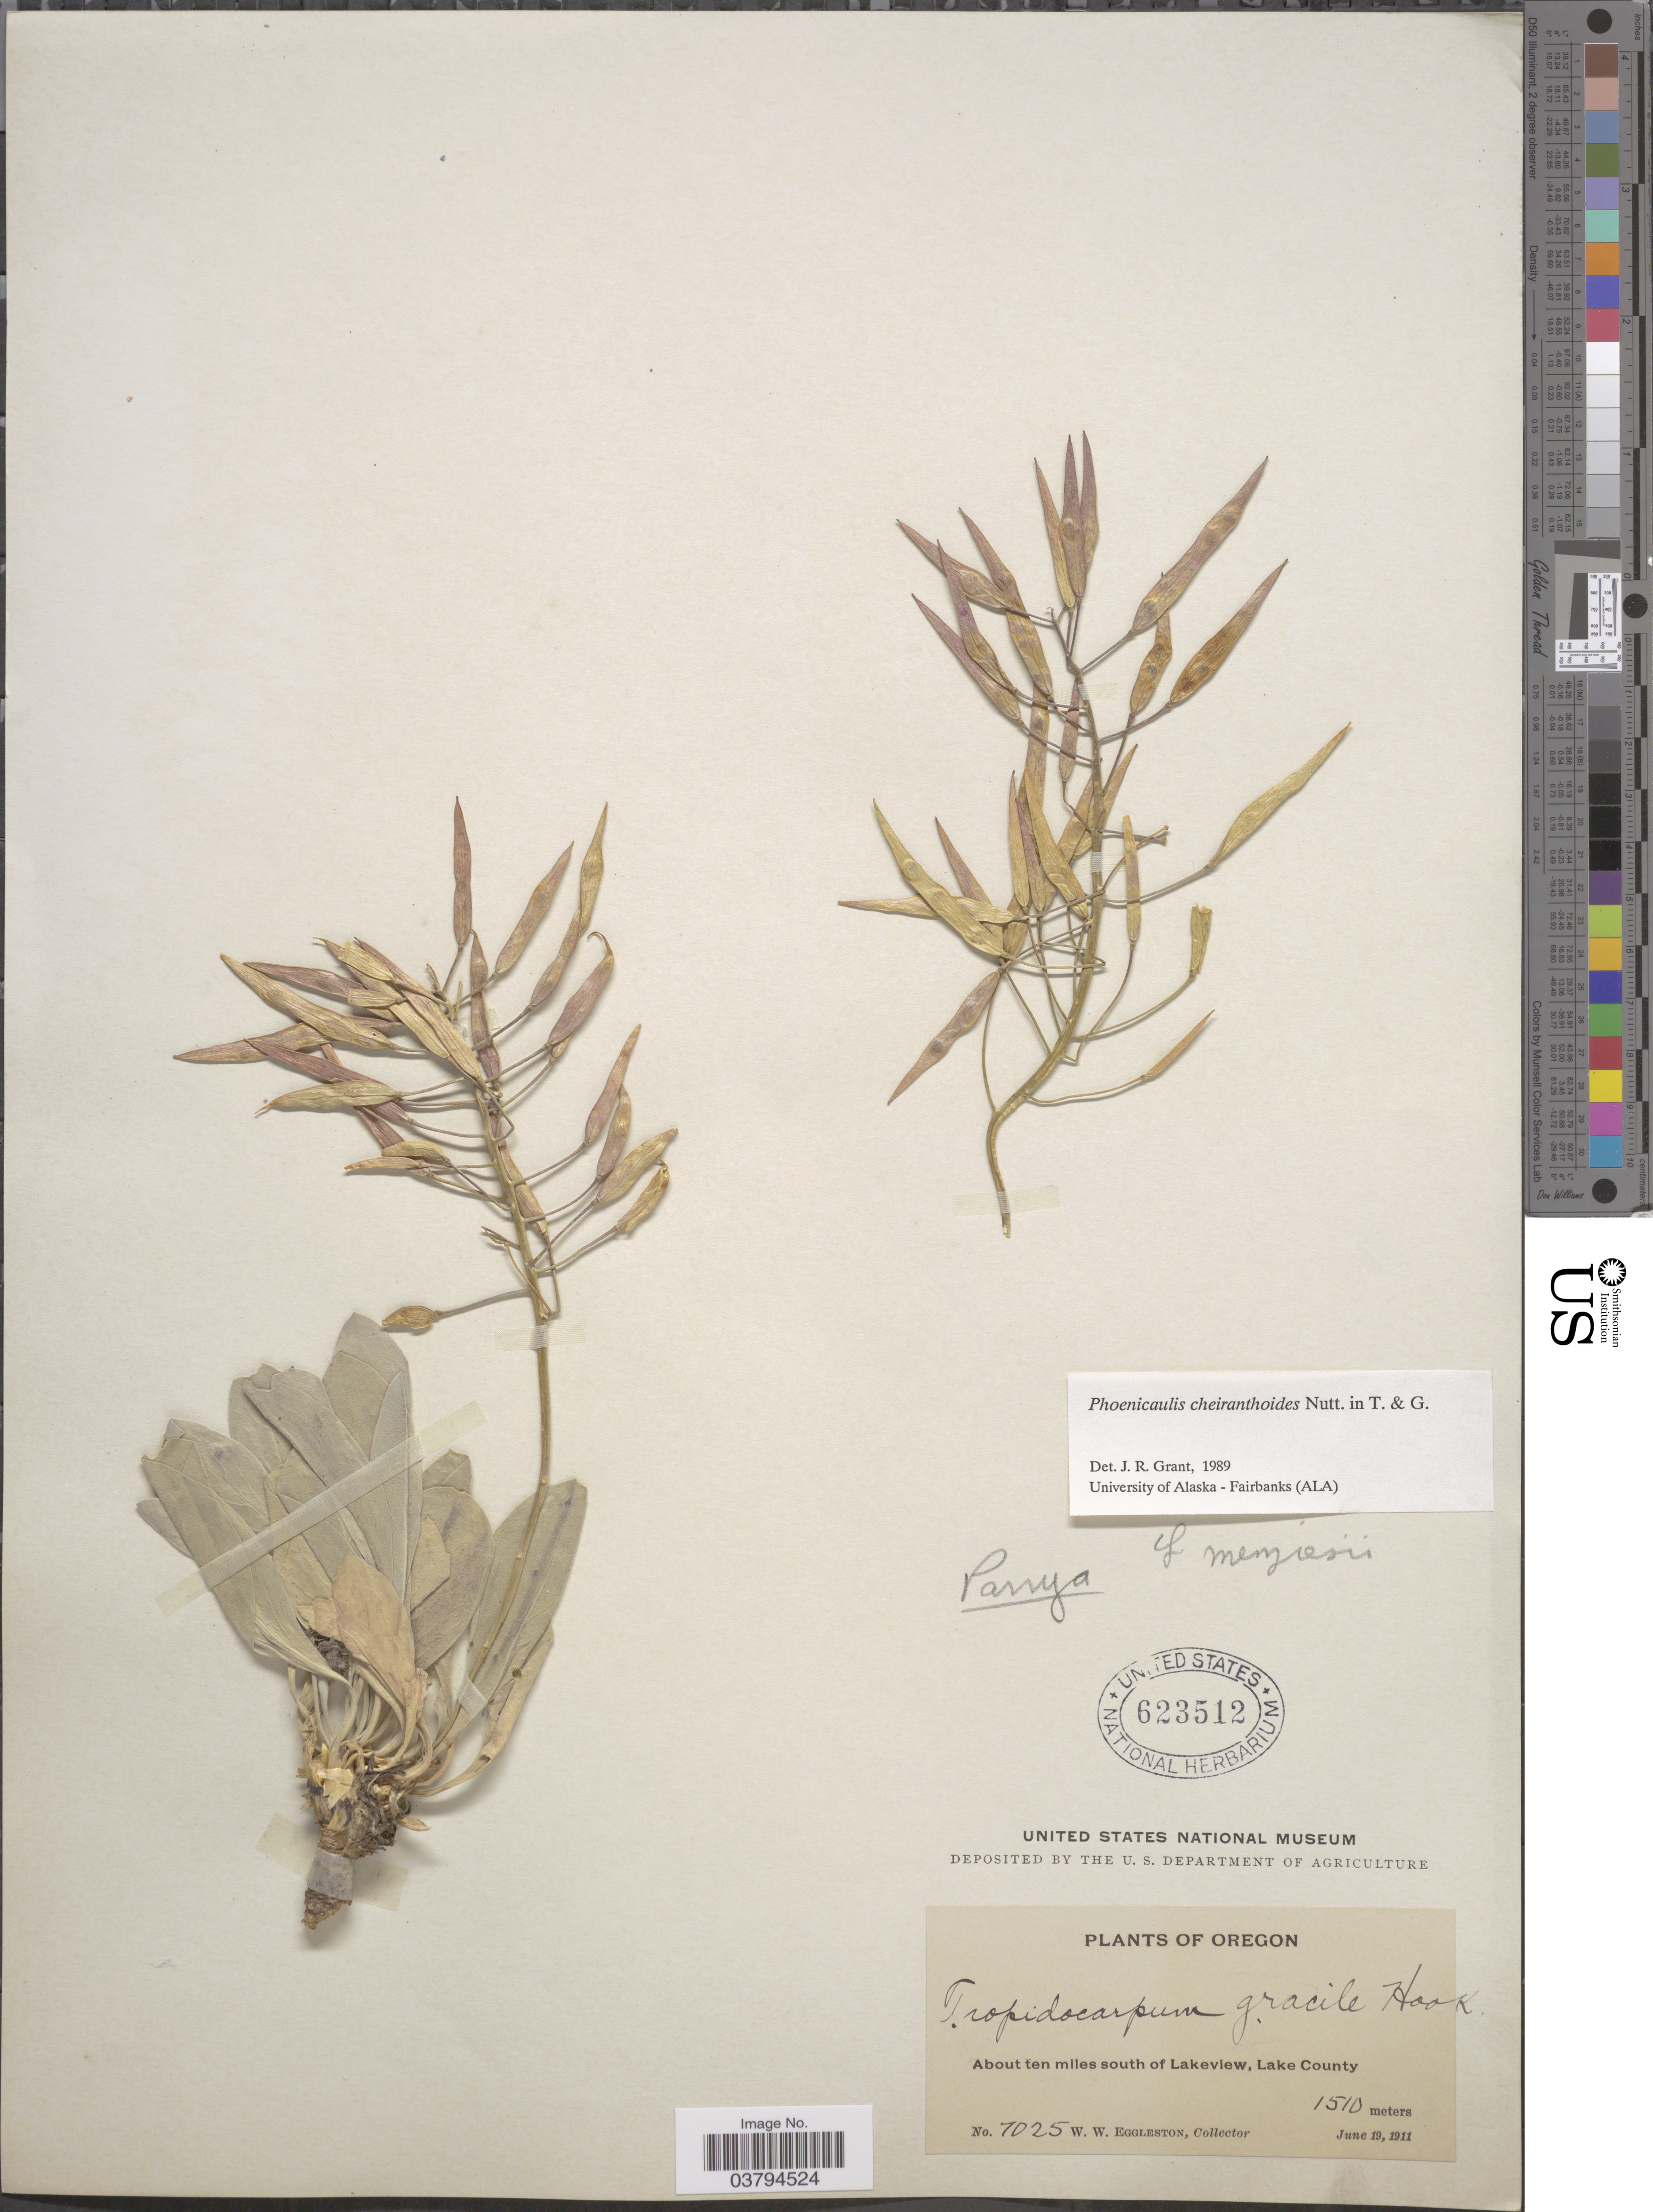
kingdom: Plantae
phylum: Tracheophyta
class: Magnoliopsida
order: Brassicales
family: Brassicaceae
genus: Phoenicaulis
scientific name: Phoenicaulis cheiranthoides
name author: Nutt.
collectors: W. W. Eggleston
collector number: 7025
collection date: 1911-06-19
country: United States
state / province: Oregon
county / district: Lake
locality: About ten miles south of Lakeview, Lake County.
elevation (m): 1510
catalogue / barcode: US 623512